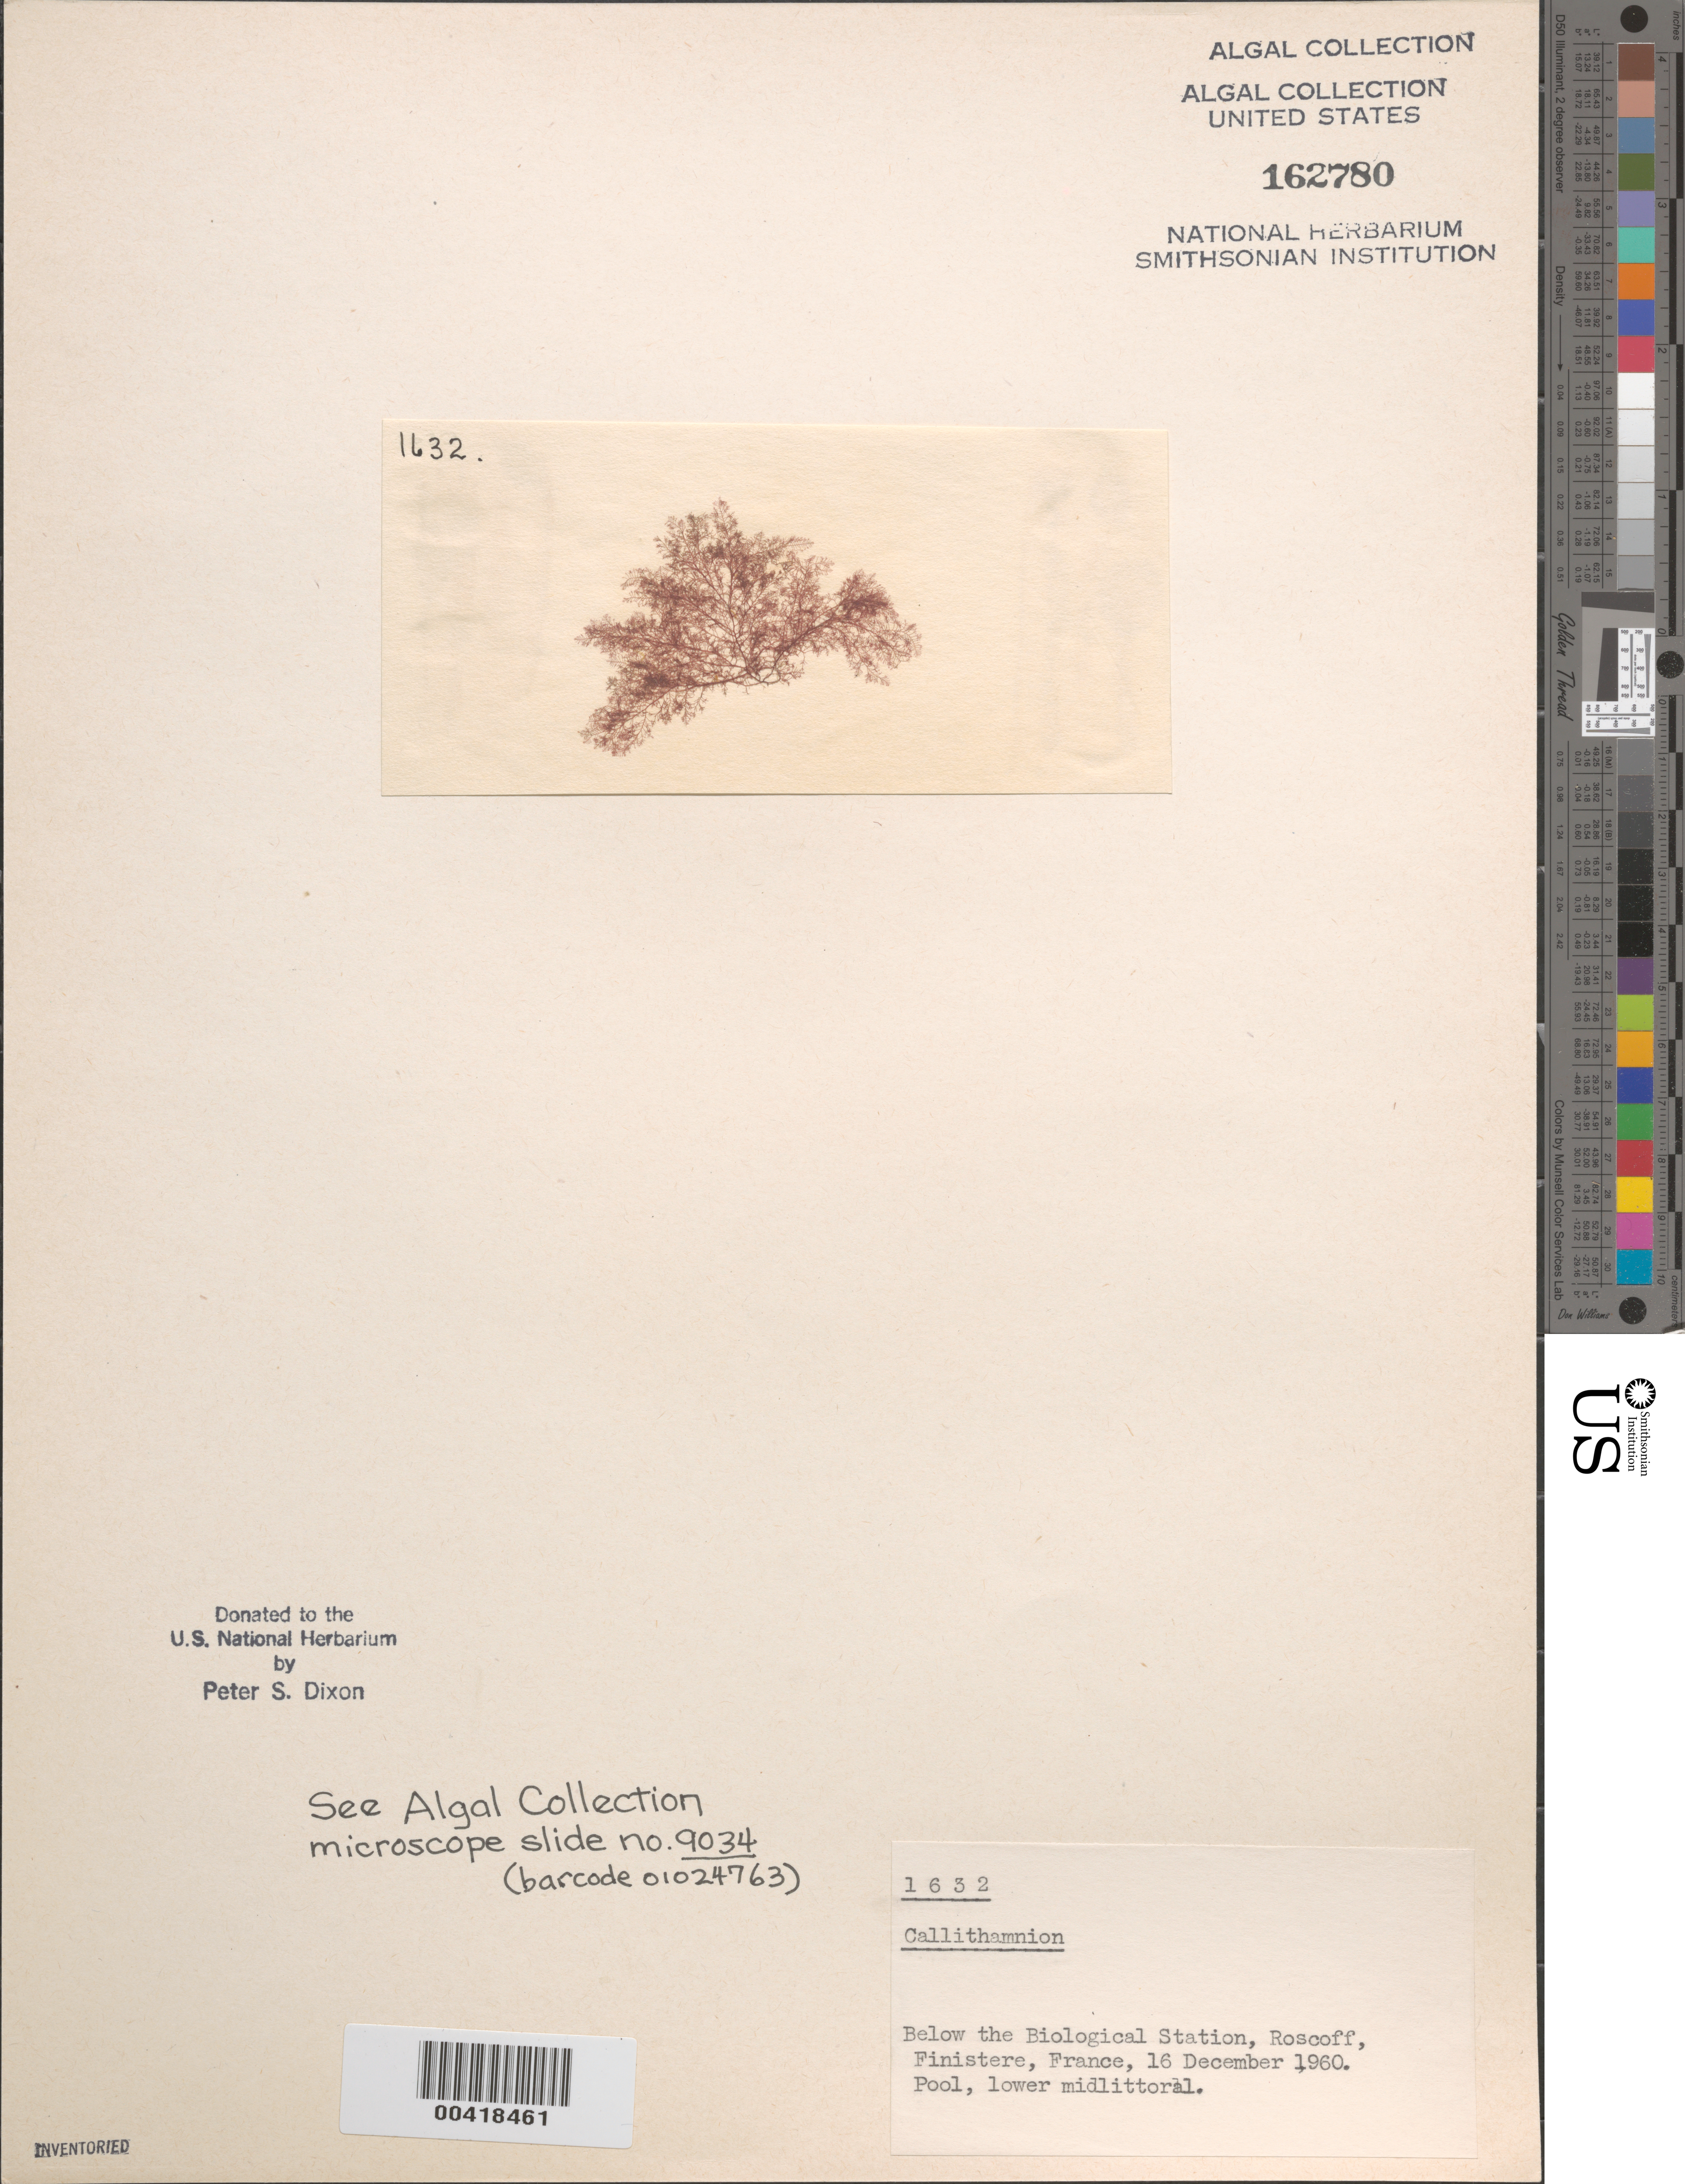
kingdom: Plantae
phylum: Rhodophyta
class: Florideophyceae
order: Ceramiales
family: Callithamniaceae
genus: Callithamnion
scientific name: Callithamnion sp.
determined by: Dixon, P. S.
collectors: P. S. Dixon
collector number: PSD 1632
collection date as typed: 16 Dec 1960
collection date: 1960-12-16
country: France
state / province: Bretagne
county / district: Finistère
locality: Roscoff, below biological station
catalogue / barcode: US 162780